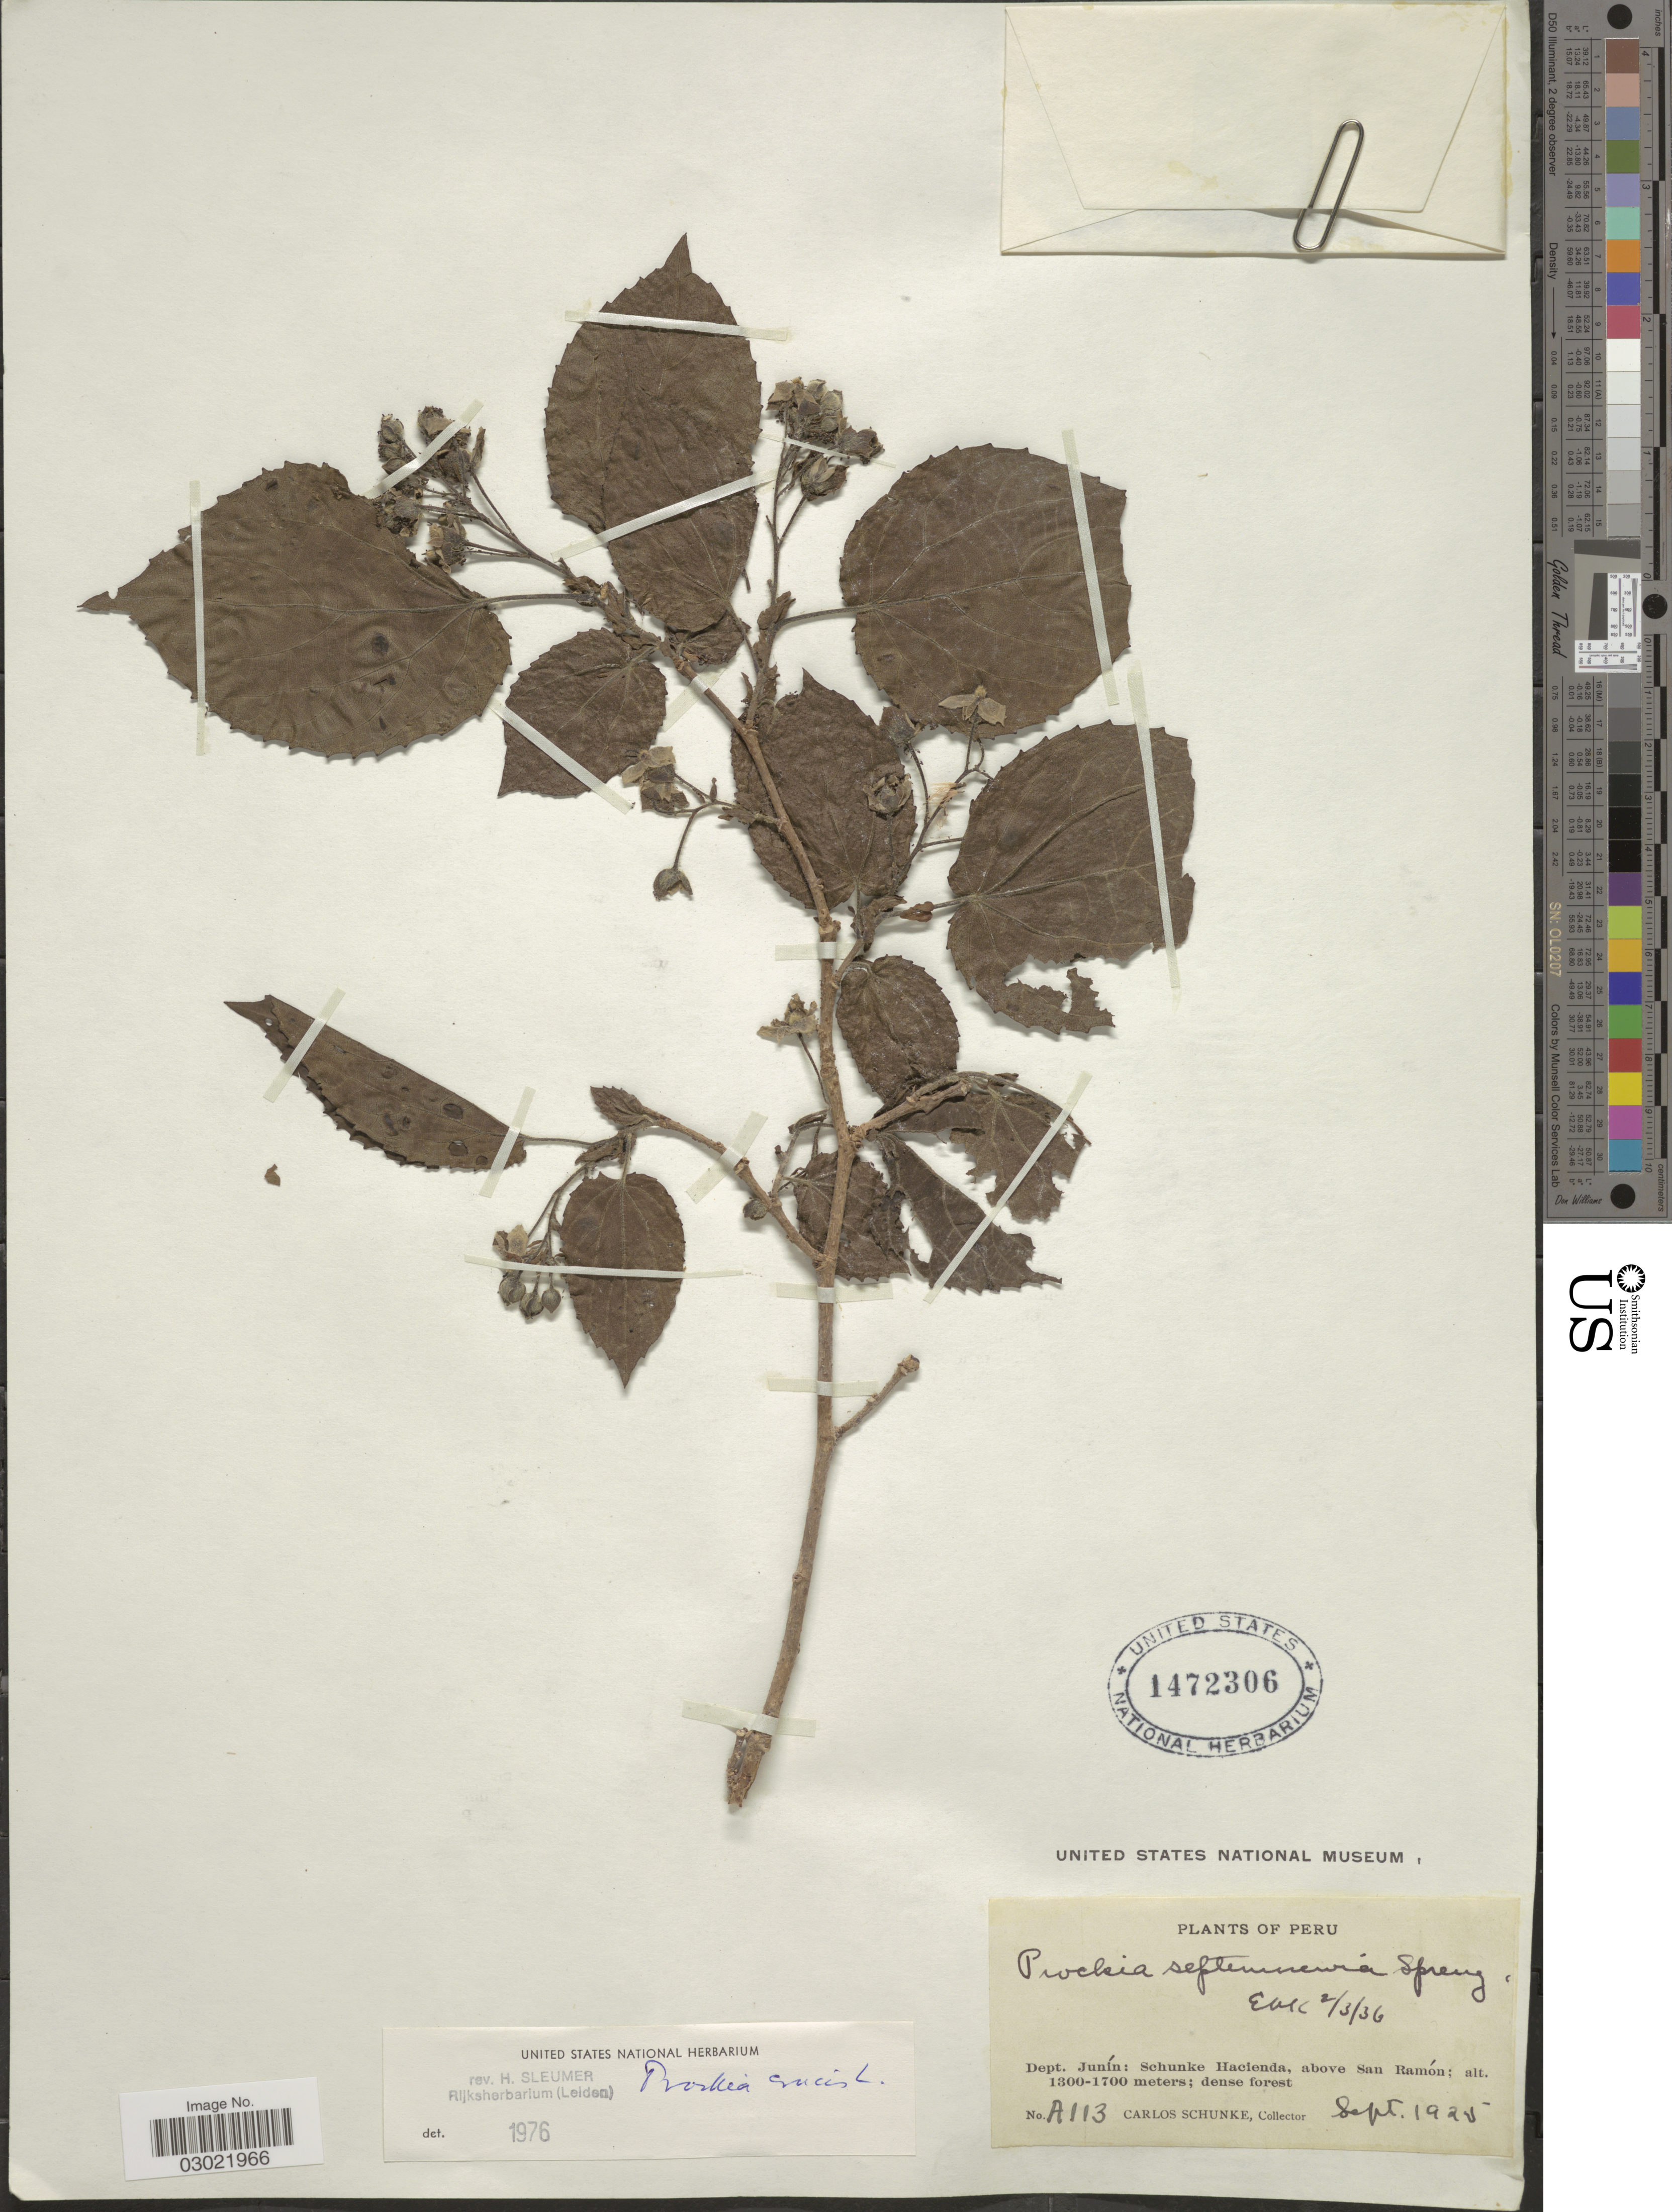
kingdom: Plantae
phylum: Tracheophyta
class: Magnoliopsida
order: Malpighiales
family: Salicaceae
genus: Prockia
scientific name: Prockia crucis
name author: P. Browne ex L.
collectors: C. Schunke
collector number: A113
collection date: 1925-09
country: Peru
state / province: Junín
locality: Dept. Junín: Schunke Hacienda, above San Ramón.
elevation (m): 1300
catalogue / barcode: US 1472306